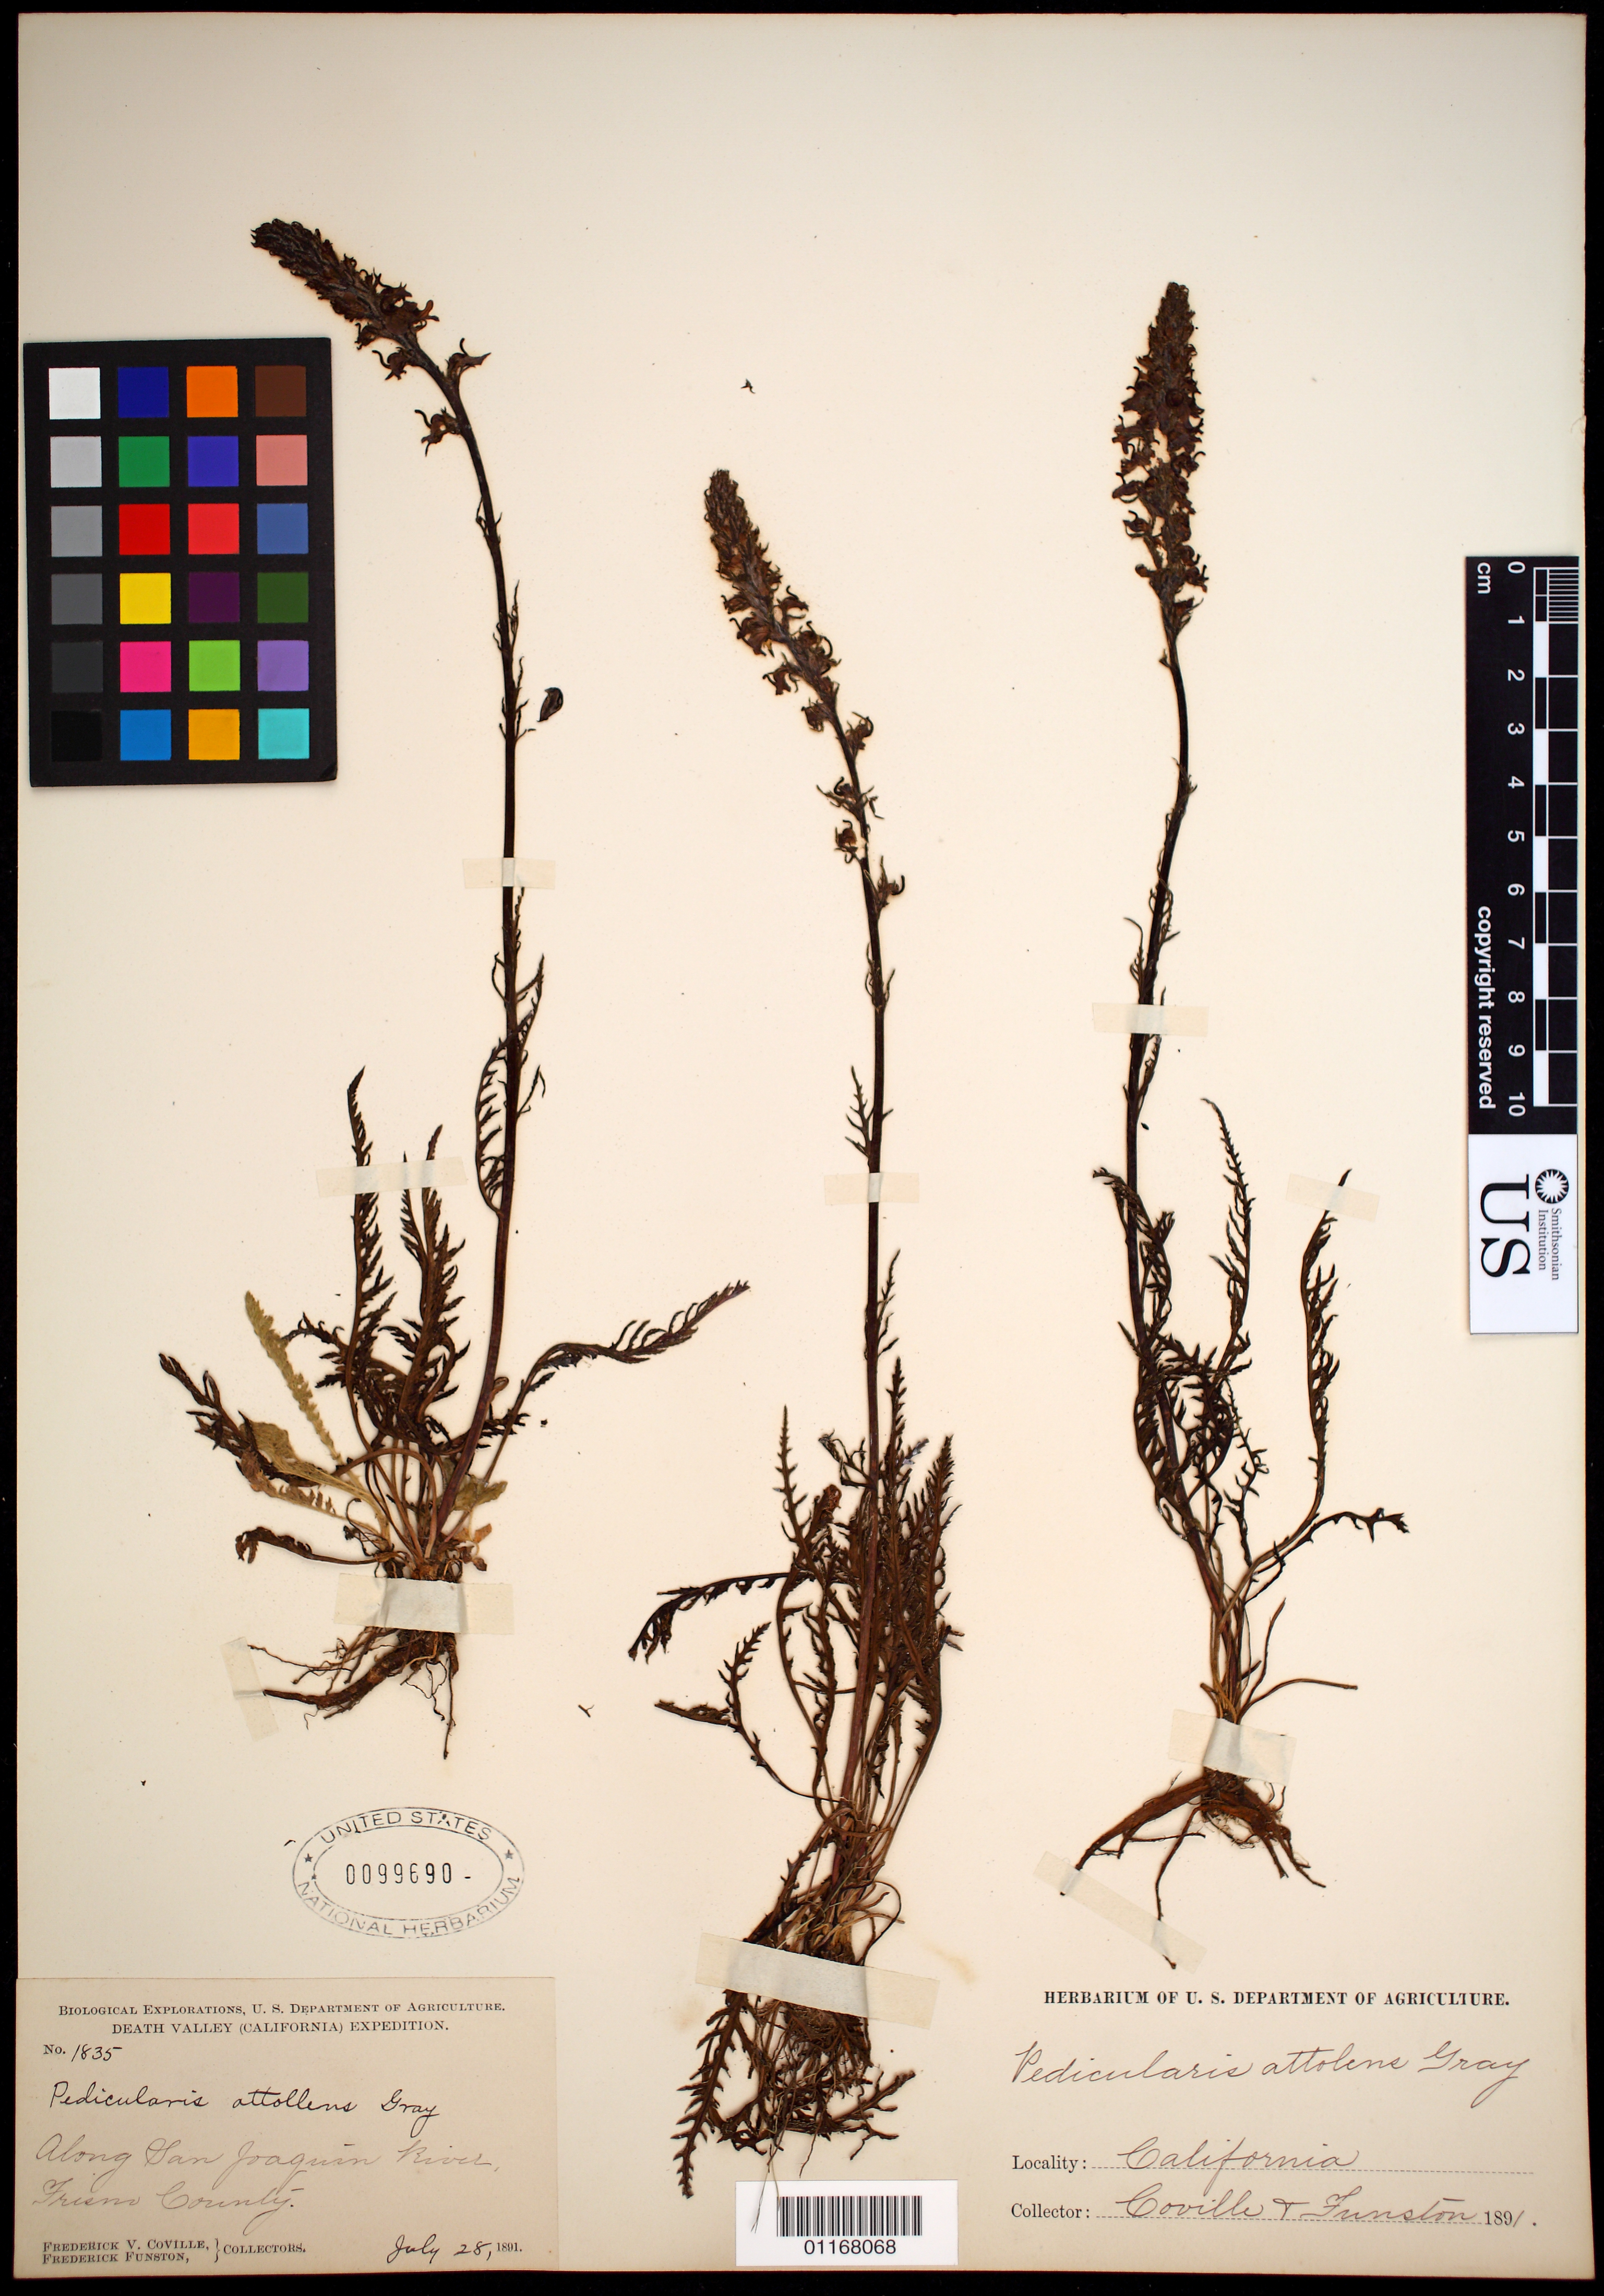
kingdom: Plantae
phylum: Tracheophyta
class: Magnoliopsida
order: Lamiales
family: Orobanchaceae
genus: Pedicularis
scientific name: Pedicularis attollens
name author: A. Gray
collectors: F. V. Coville & F. Funston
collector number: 1835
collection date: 1891-07-28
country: United States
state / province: California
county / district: Fresno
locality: along San Joaquin River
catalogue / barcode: US 99690